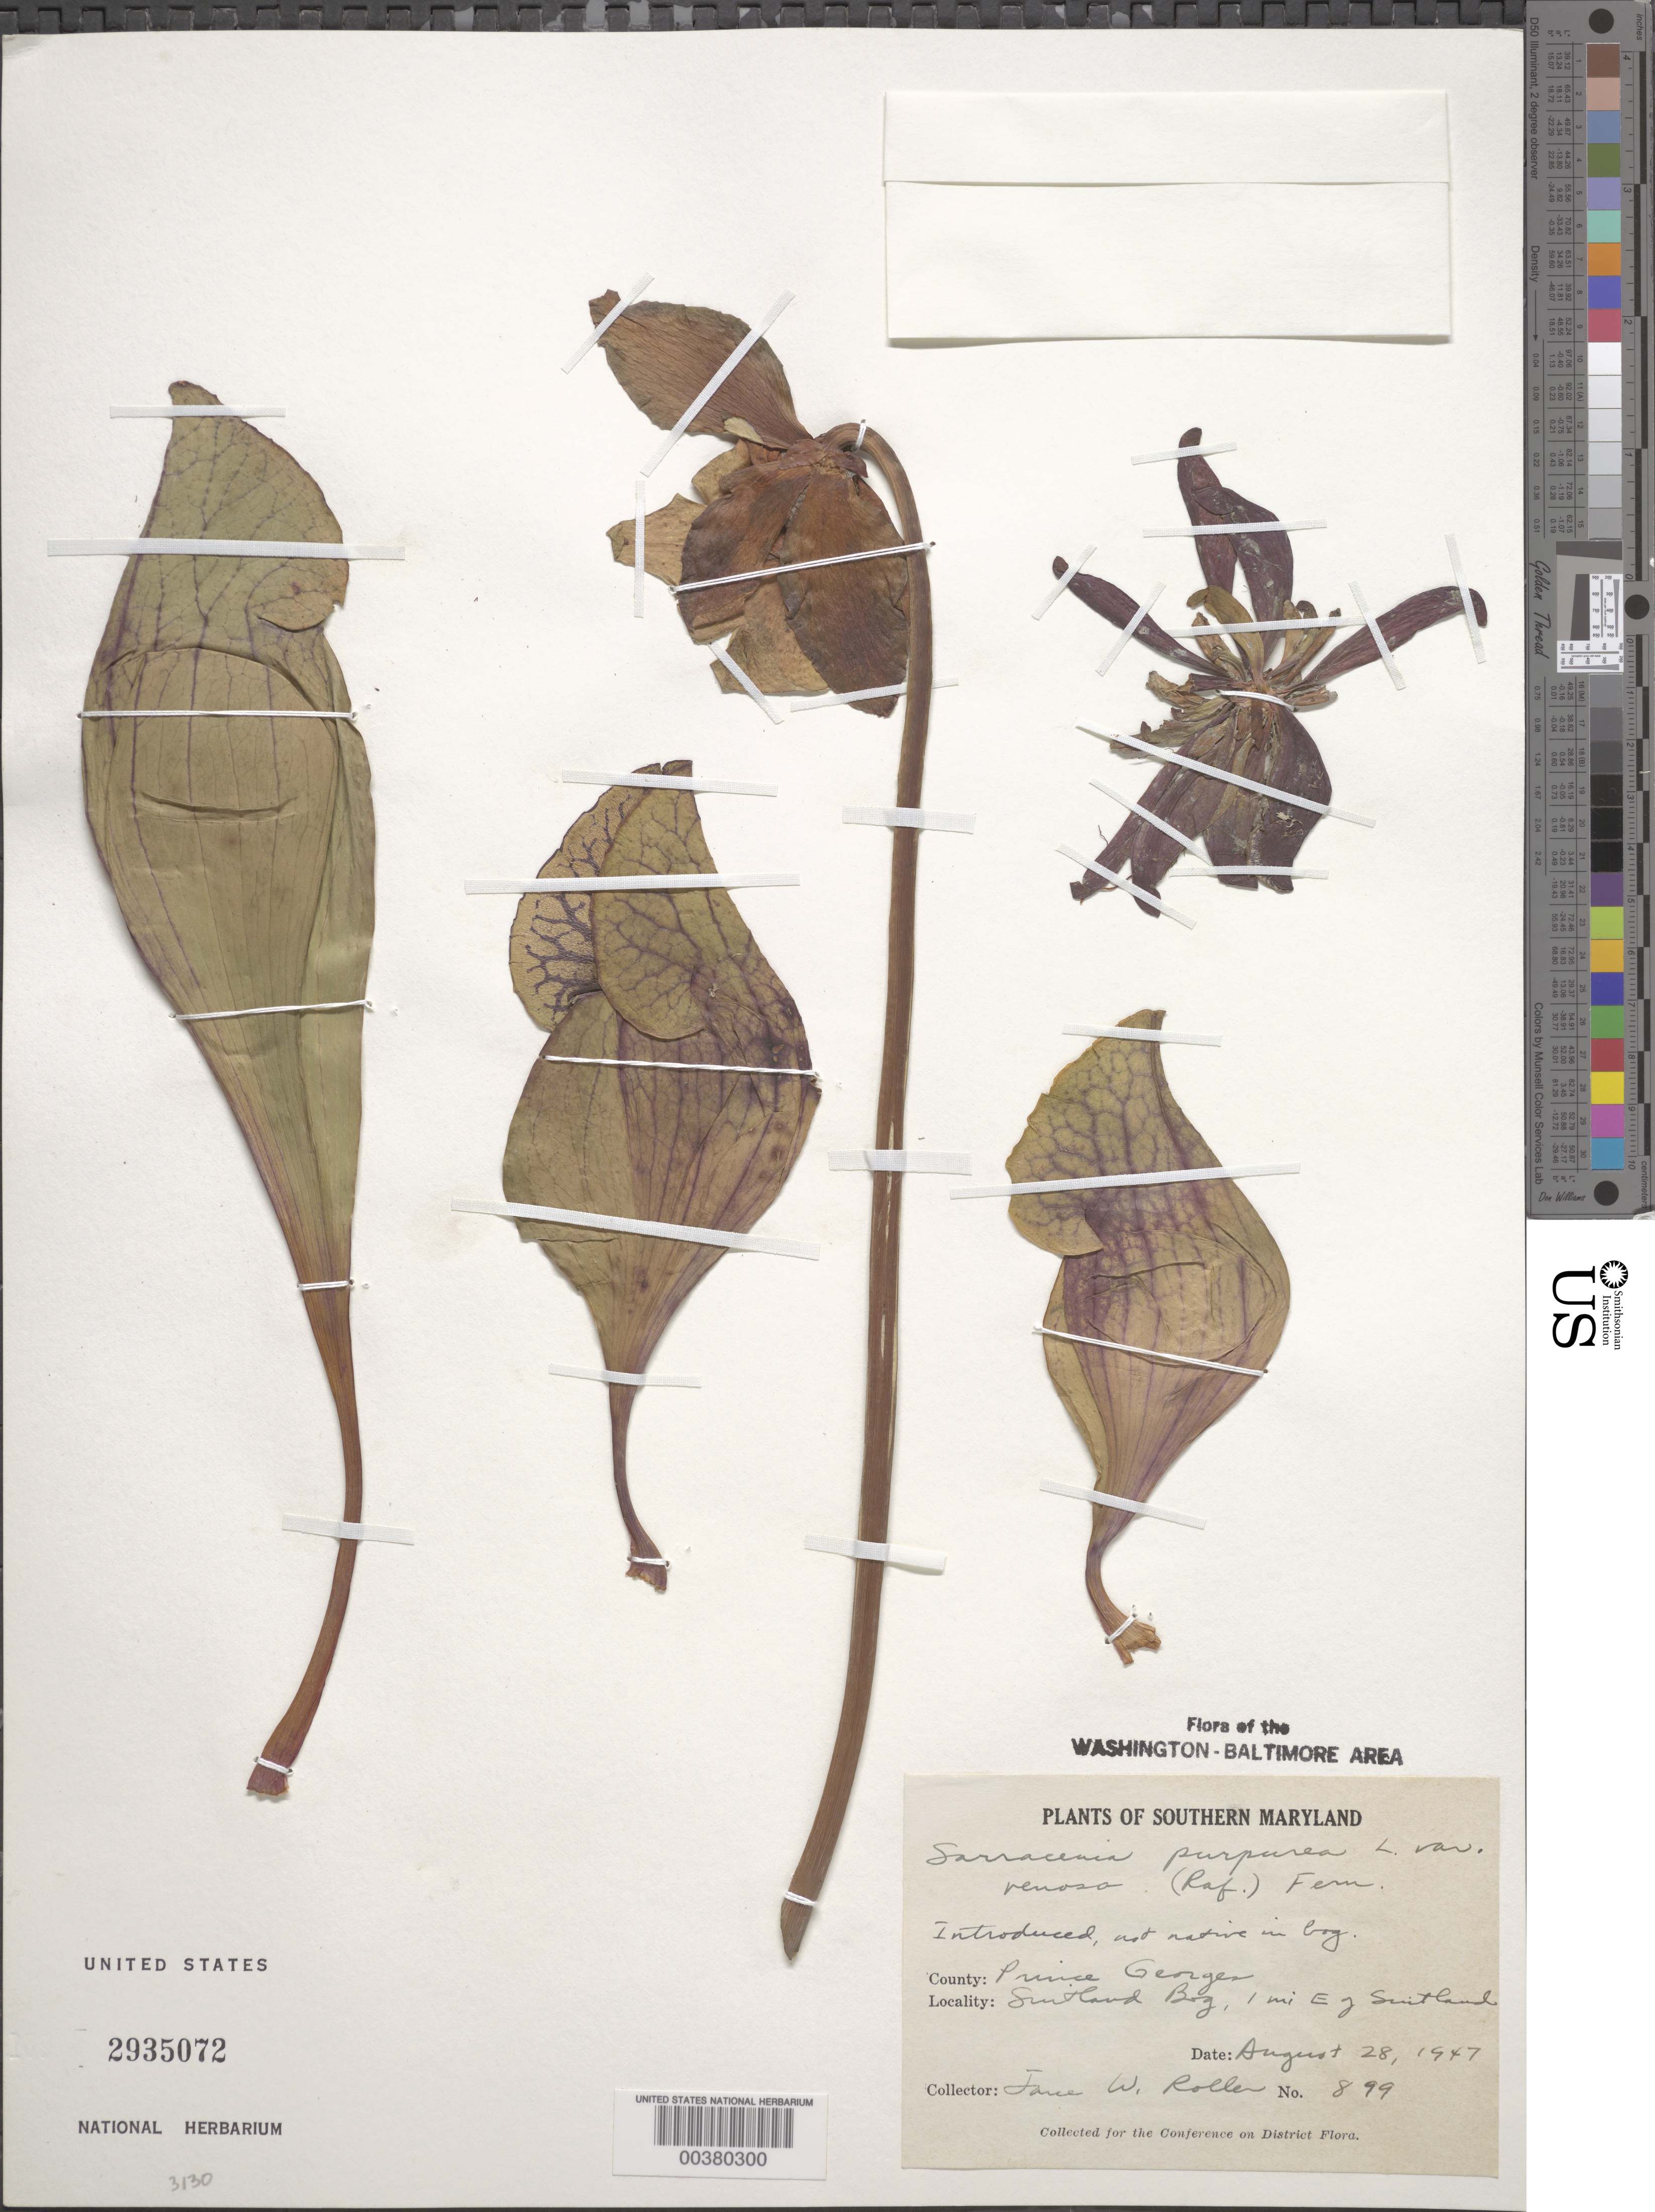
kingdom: Plantae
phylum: Tracheophyta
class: Magnoliopsida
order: Ericales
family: Sarraceniaceae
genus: Sarracenia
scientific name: Sarracenia purpurea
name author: L.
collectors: J. W. Roller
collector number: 899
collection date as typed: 28 Aug 1947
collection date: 1947-08-28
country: United States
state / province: Maryland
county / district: Prince George's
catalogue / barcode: US 2935072